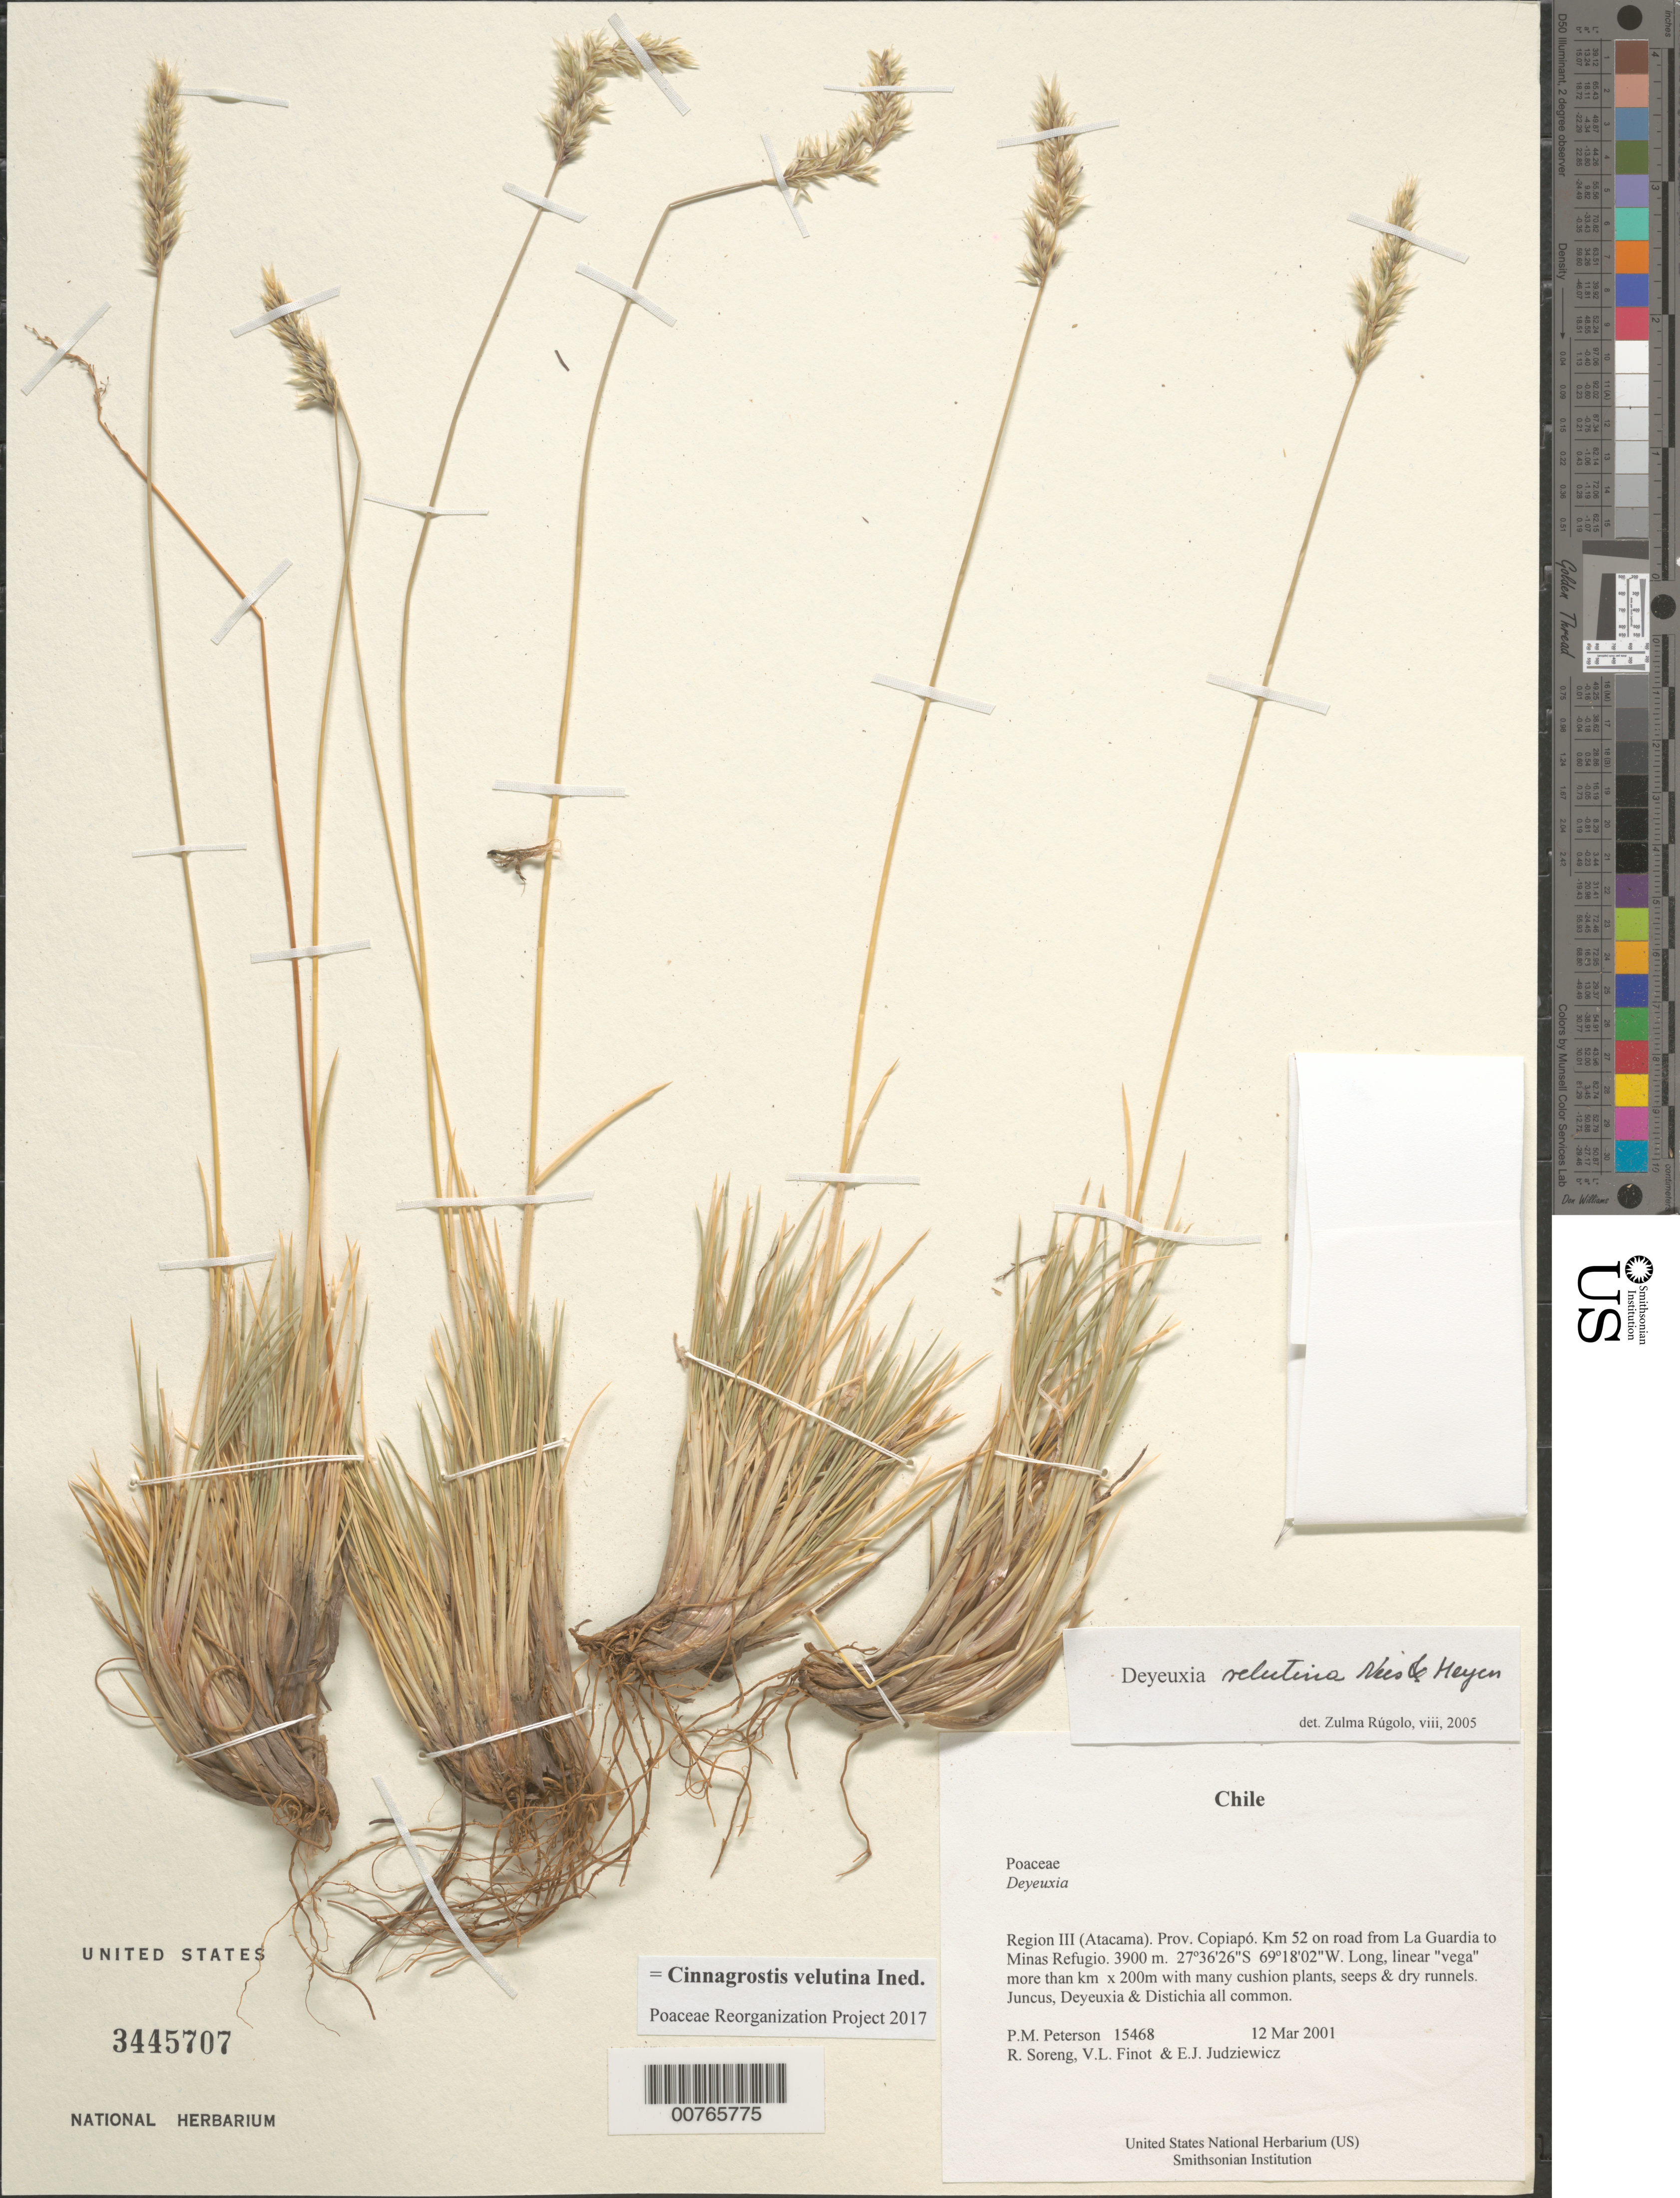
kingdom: Plantae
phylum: Tracheophyta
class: Liliopsida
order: Poales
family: Poaceae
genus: Cinnagrostis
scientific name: Cinnagrostis velutina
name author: (Nees & Meyen) P.M. Peterson et al.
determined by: Poaceae Reorganization Project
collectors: P. M. Peterson, R. J. Soreng, V. Finot & E. J. Judziewicz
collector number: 15468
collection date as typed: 12 Mar 2001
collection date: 2001-03-12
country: Chile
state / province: Atacama (III)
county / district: Copiapó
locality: Km 52 on road from La Guardia to Minas Refugio.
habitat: Long, linear "vega" more than km x 200m with many cushion plants, seeps & dry runnels.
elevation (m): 3900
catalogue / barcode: US 3445707